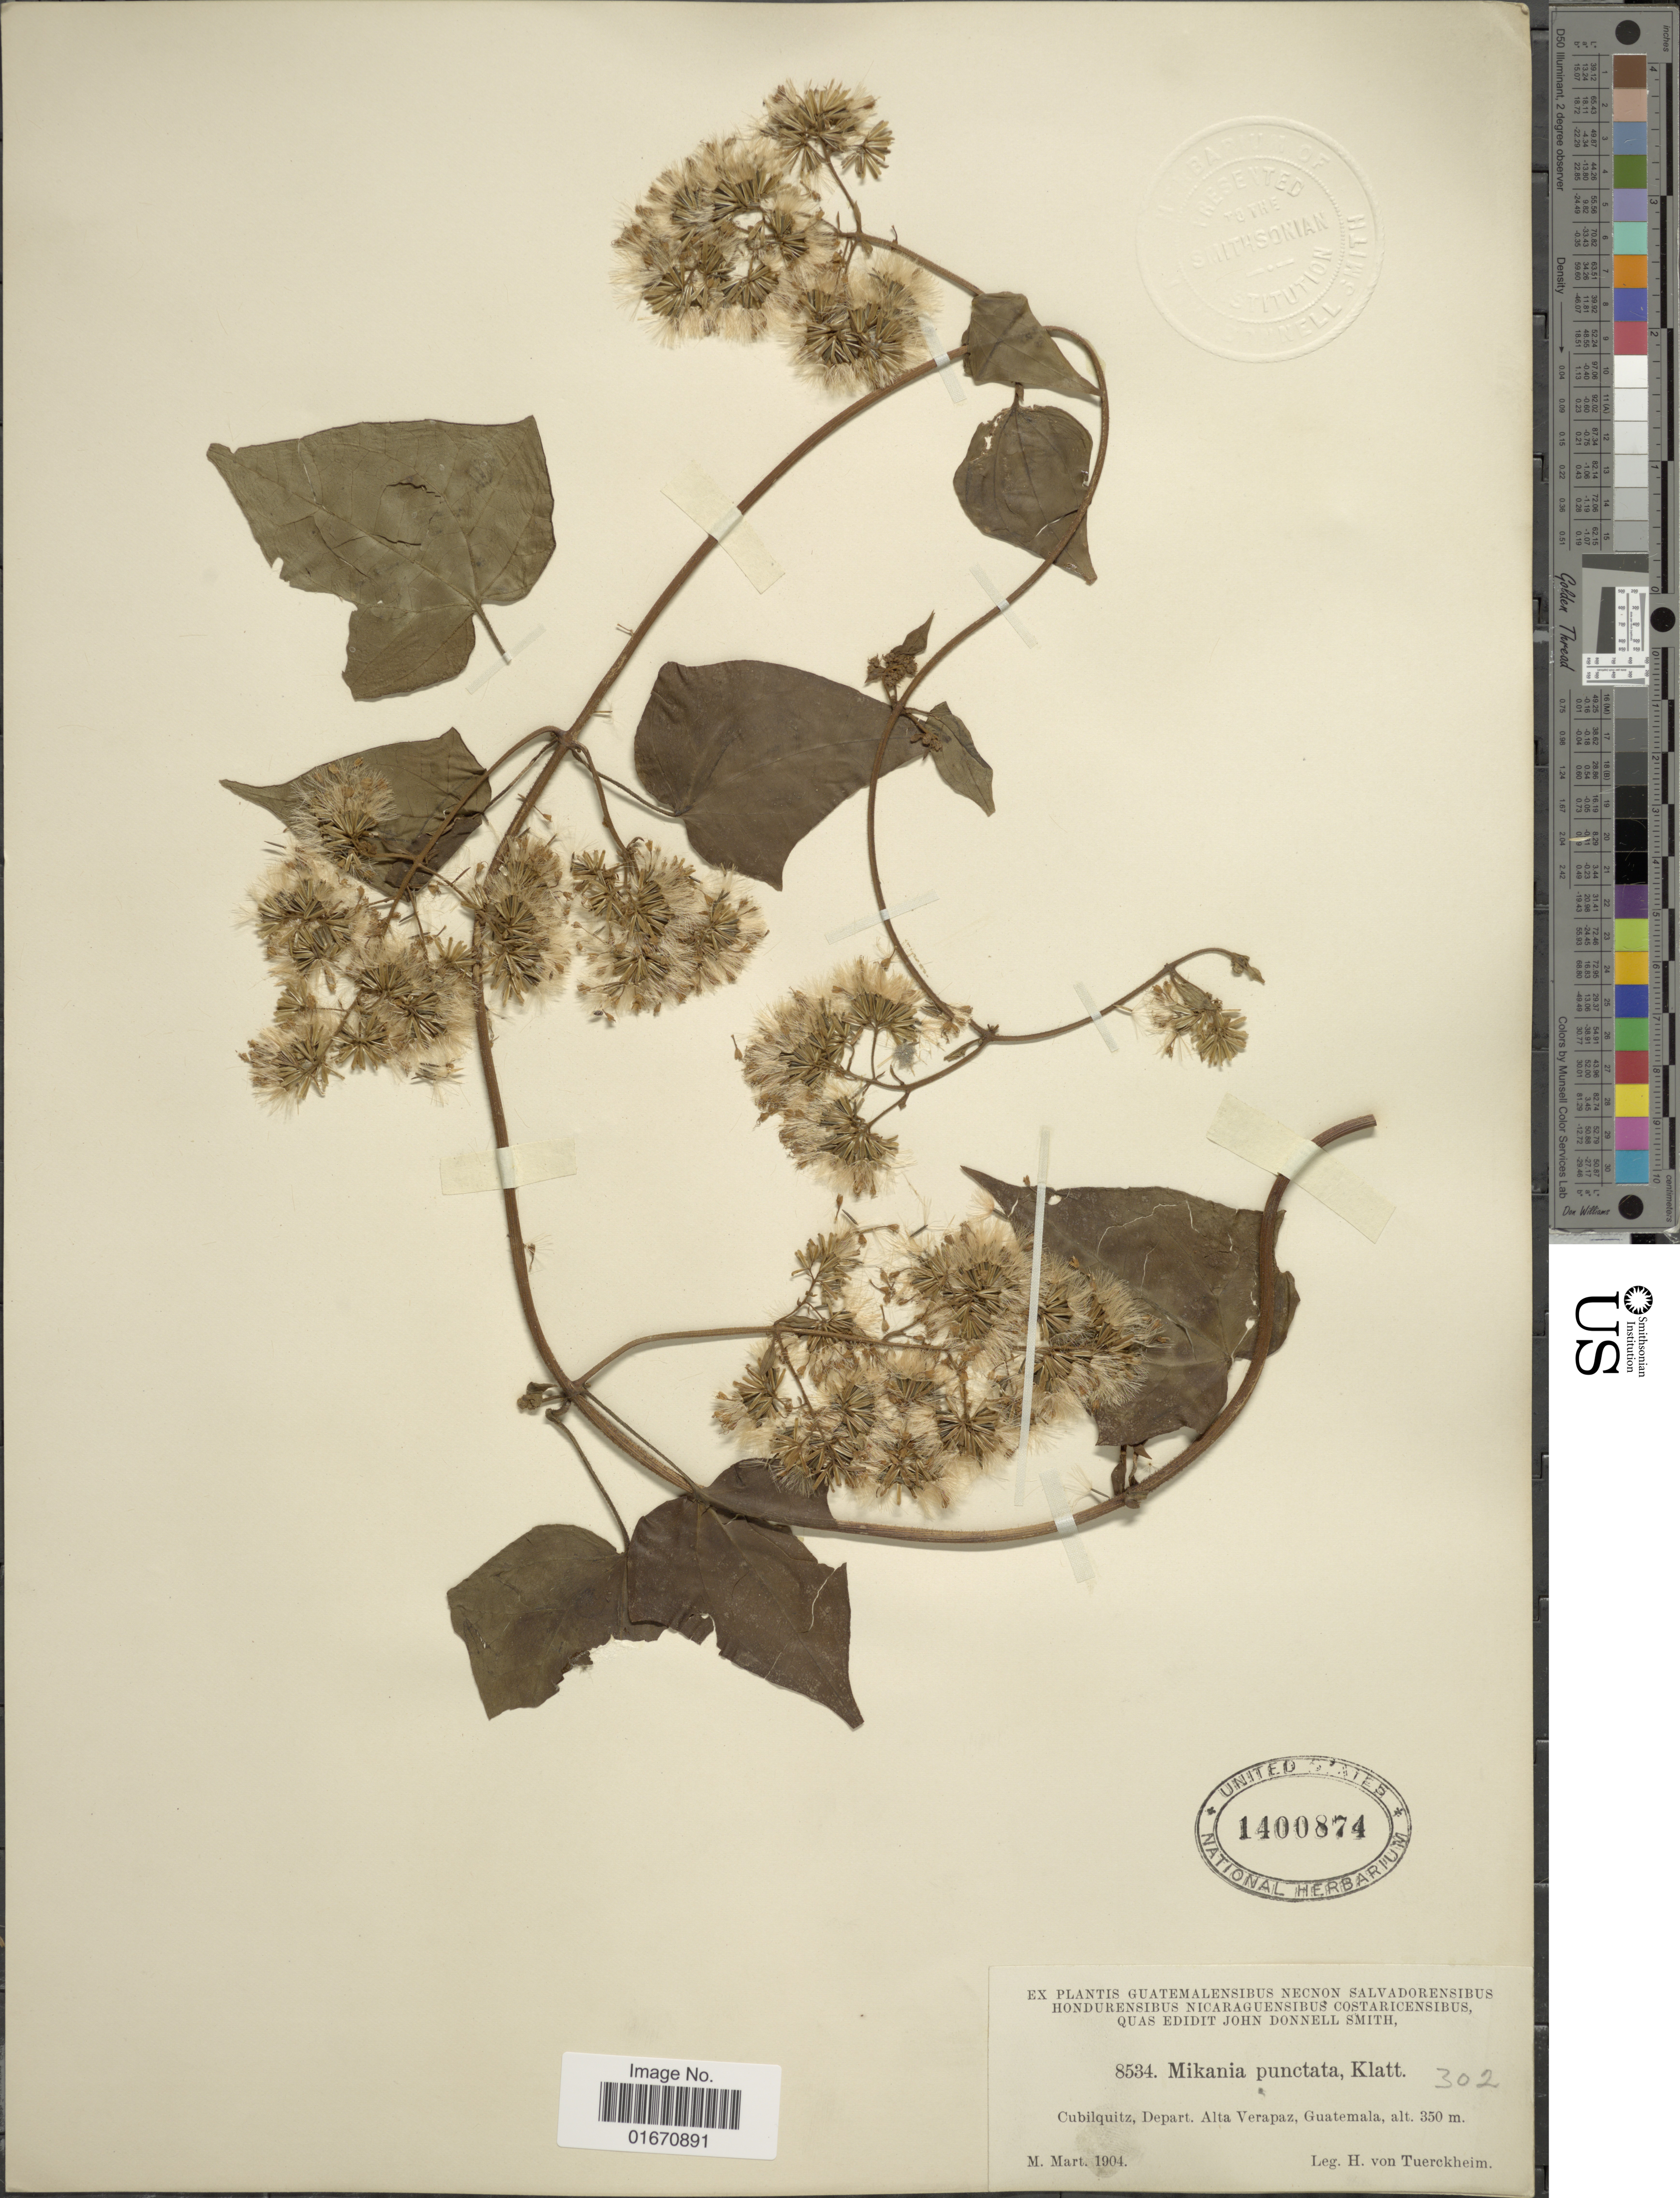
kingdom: Plantae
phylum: Tracheophyta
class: Magnoliopsida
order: Asterales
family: Asteraceae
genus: Mikania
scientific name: Mikania vitifolia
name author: DC.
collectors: H. von Türckheim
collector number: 8534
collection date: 1904-03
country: Guatemala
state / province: Alta Verapaz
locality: Cubilquitz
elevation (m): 350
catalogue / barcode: US 1400874